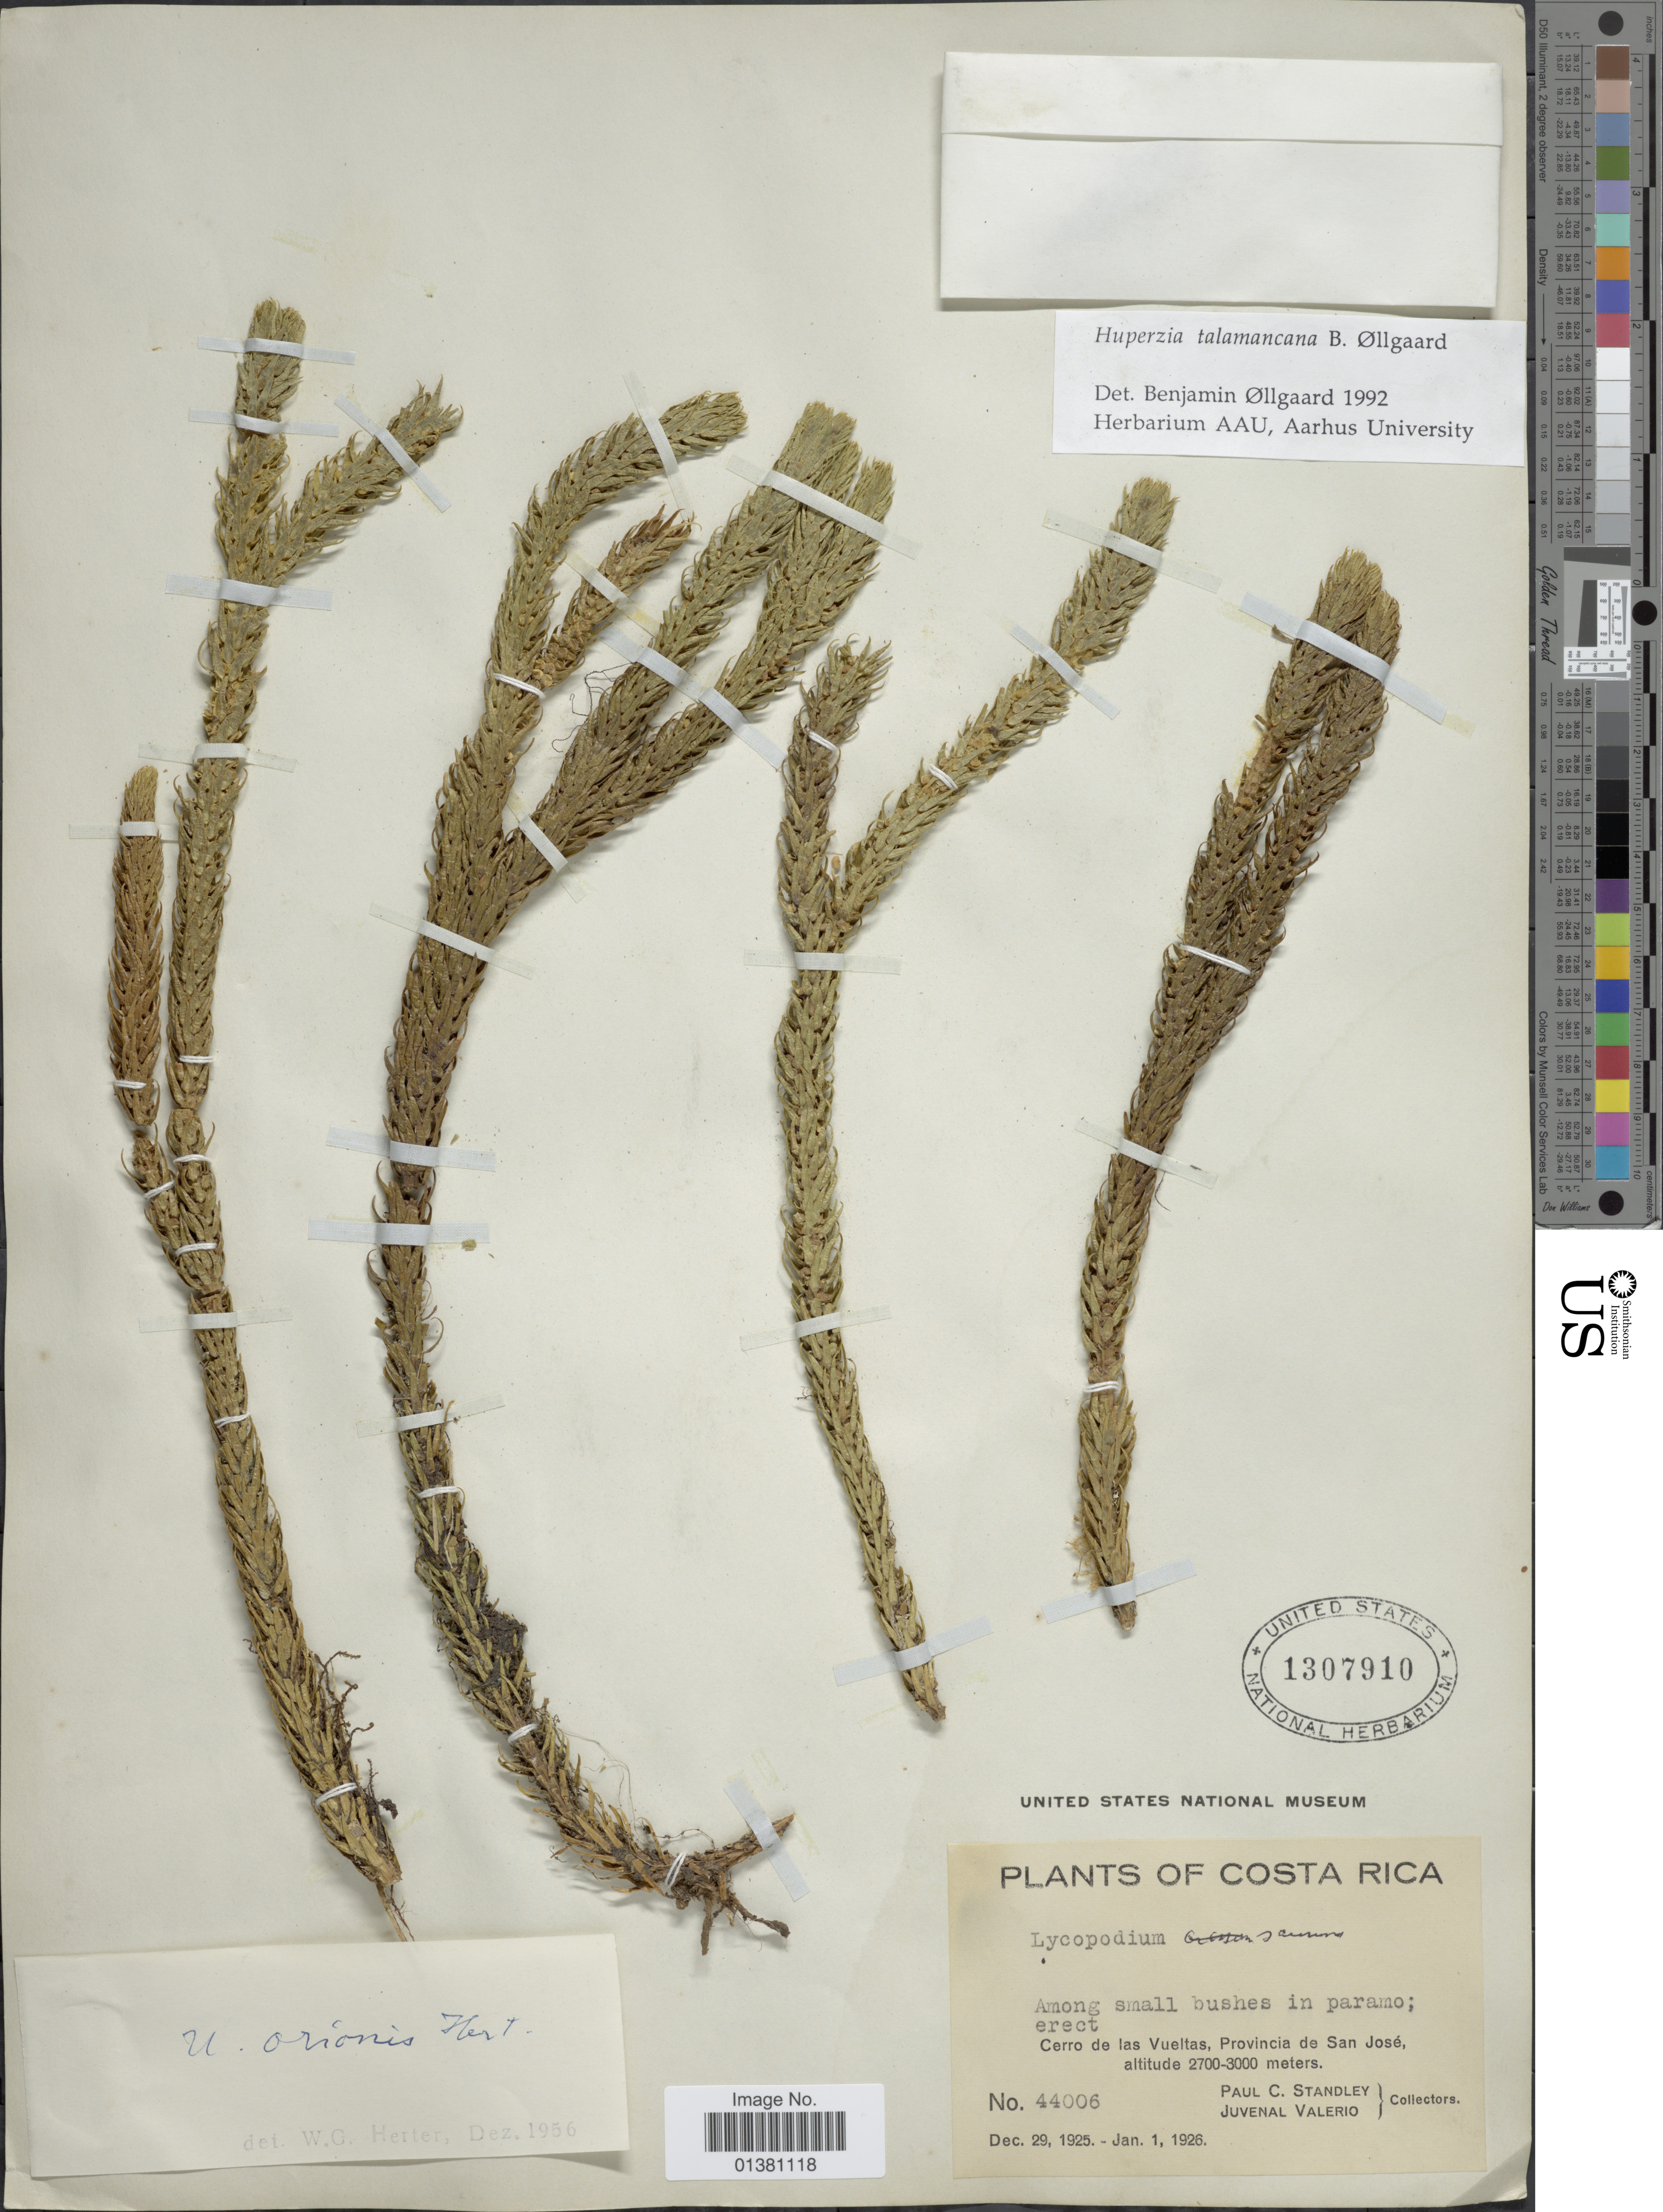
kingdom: Plantae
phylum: Tracheophyta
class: Lycopodiopsida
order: Lycopodiales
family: Lycopodiaceae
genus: Phlegmariurus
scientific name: Phlegmariurus talamancanus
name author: (B. Øllg.) B. Øllg.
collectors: P. C. Standley & J. Valerio R.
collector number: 44006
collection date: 1925-12-29/1926-01-01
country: Costa Rica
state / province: San José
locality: Cerro de las Vuelta, Provincia de San Jos3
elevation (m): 2700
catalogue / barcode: US 1307910